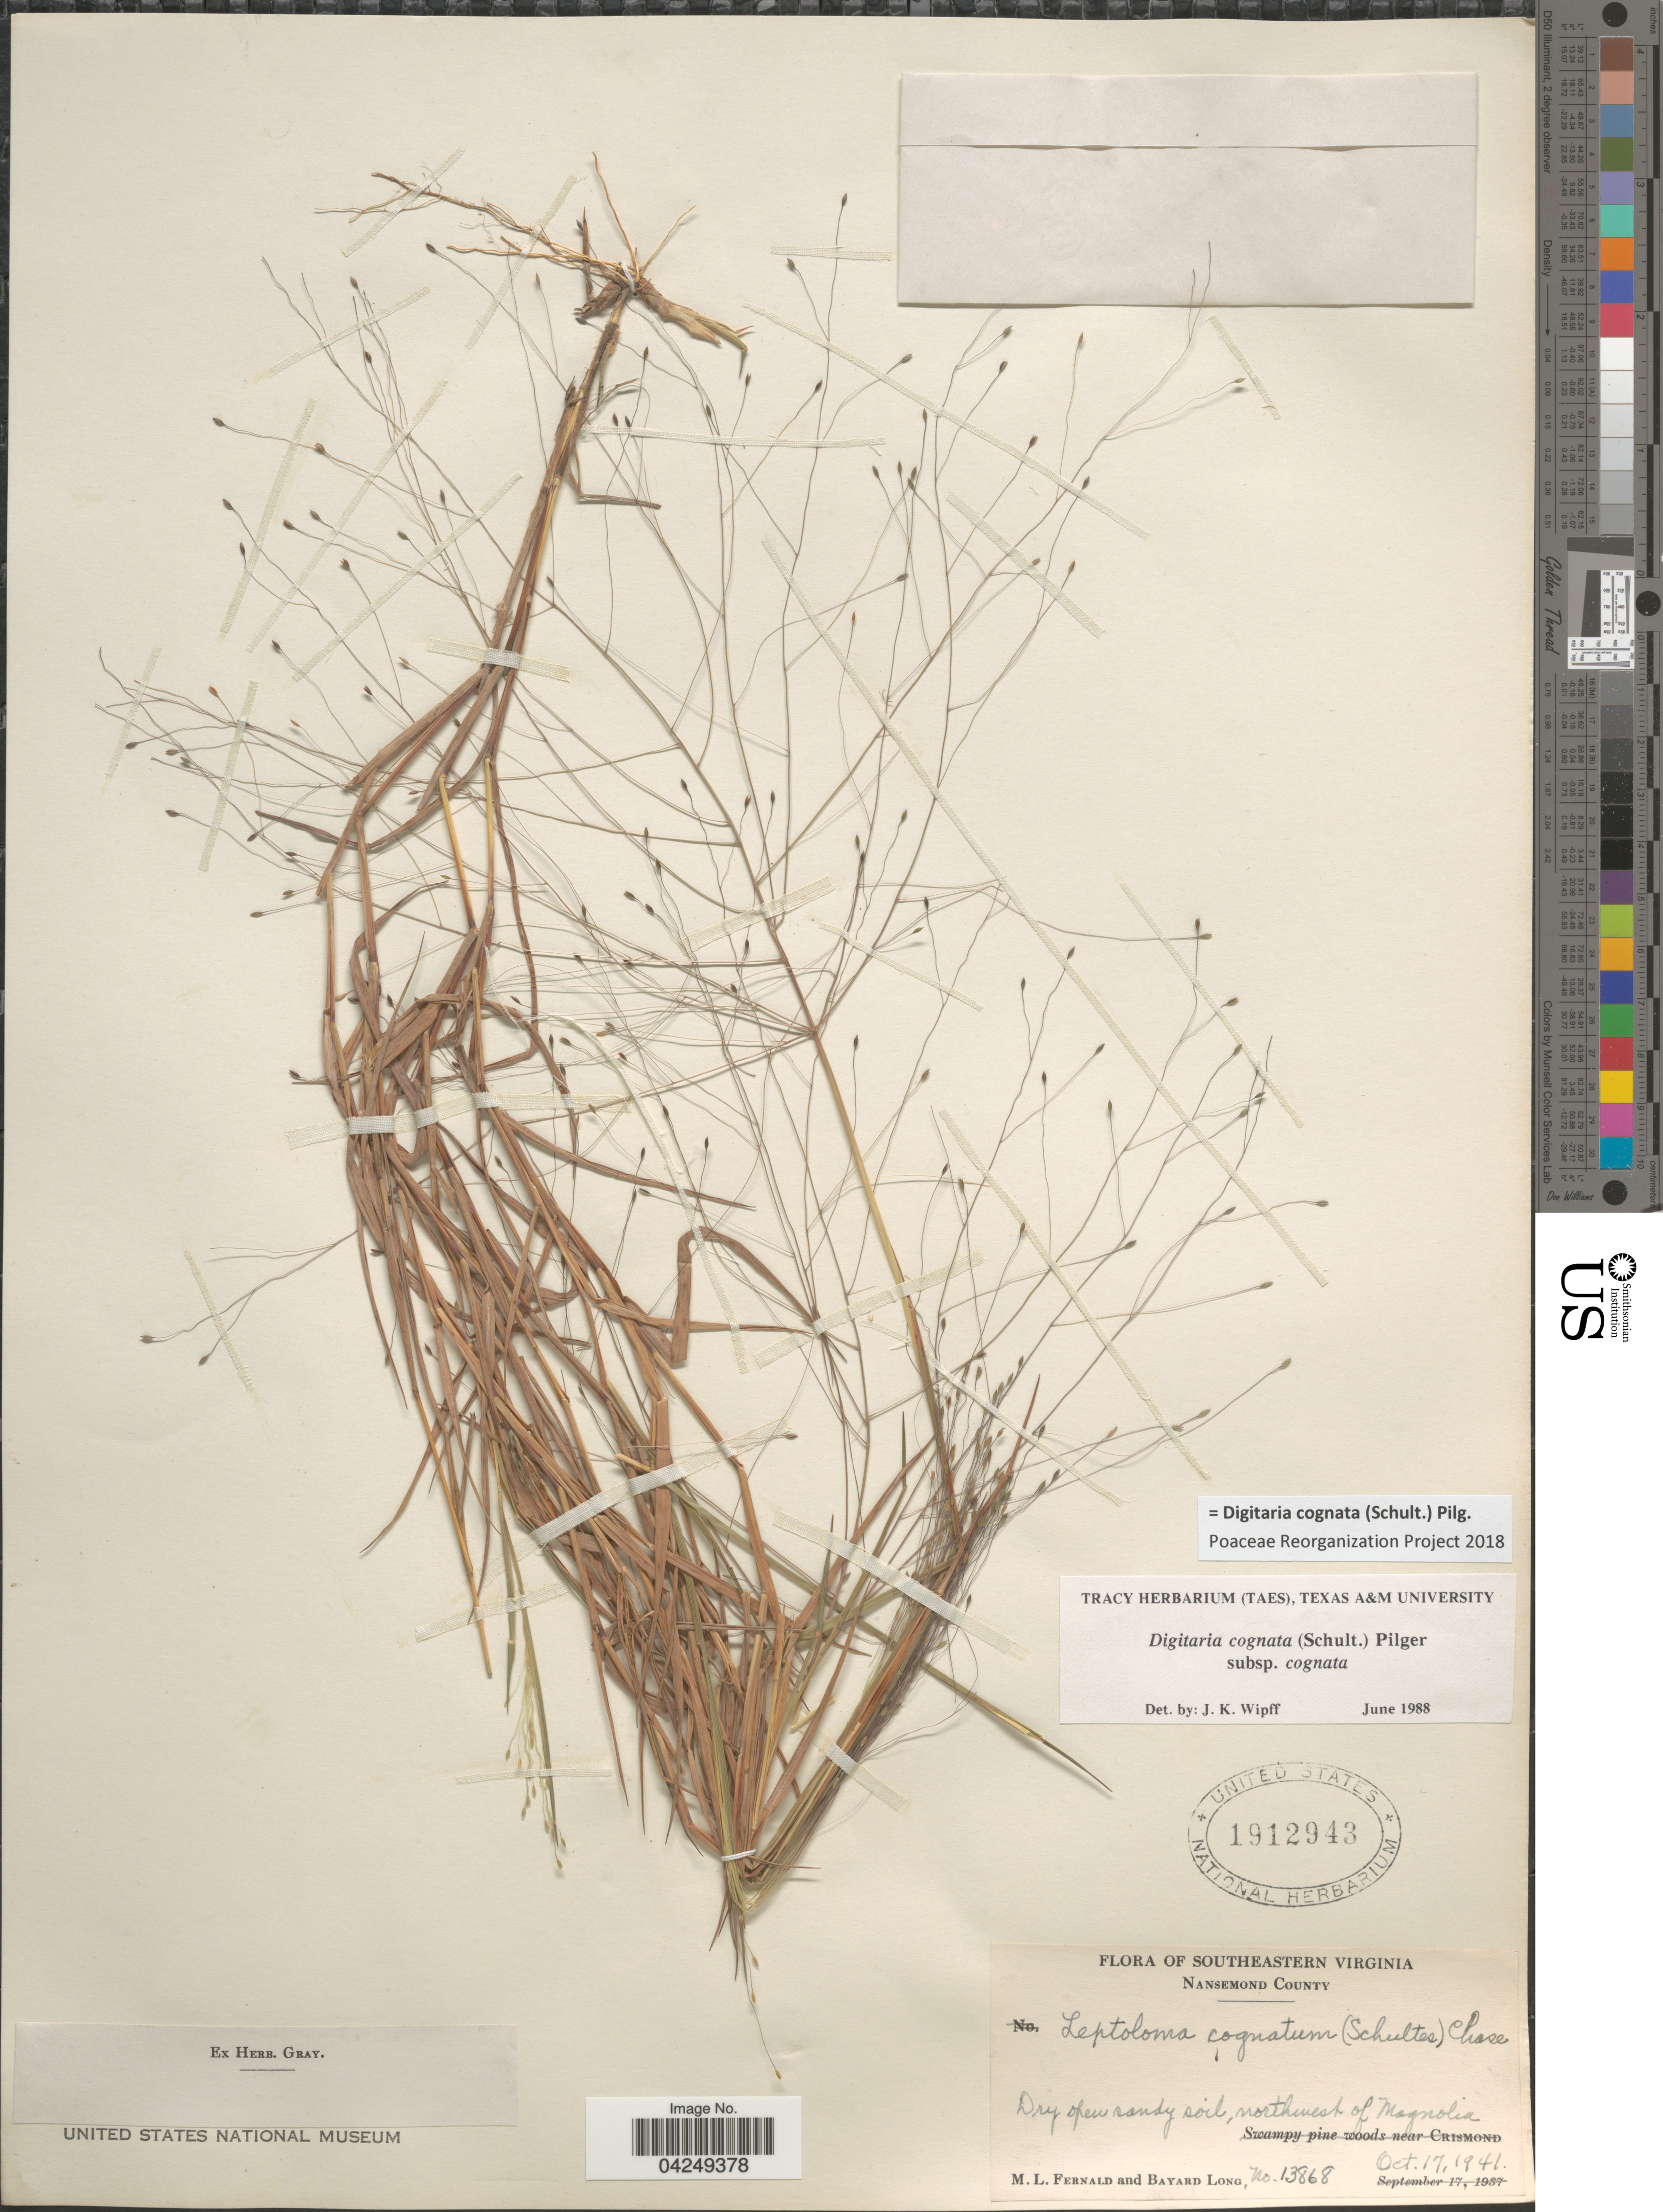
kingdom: Plantae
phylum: Tracheophyta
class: Liliopsida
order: Poales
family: Poaceae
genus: Digitaria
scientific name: Digitaria cognata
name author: (Scult.) Pilg.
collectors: M. L. Fernald & B. Long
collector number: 13868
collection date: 1941-10-17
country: United States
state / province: Virginia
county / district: City of Suffolk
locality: Southeastern Virginia. Nansemond County. Dry open sandy soil, northwest of Magnolia.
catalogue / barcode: US 1912943